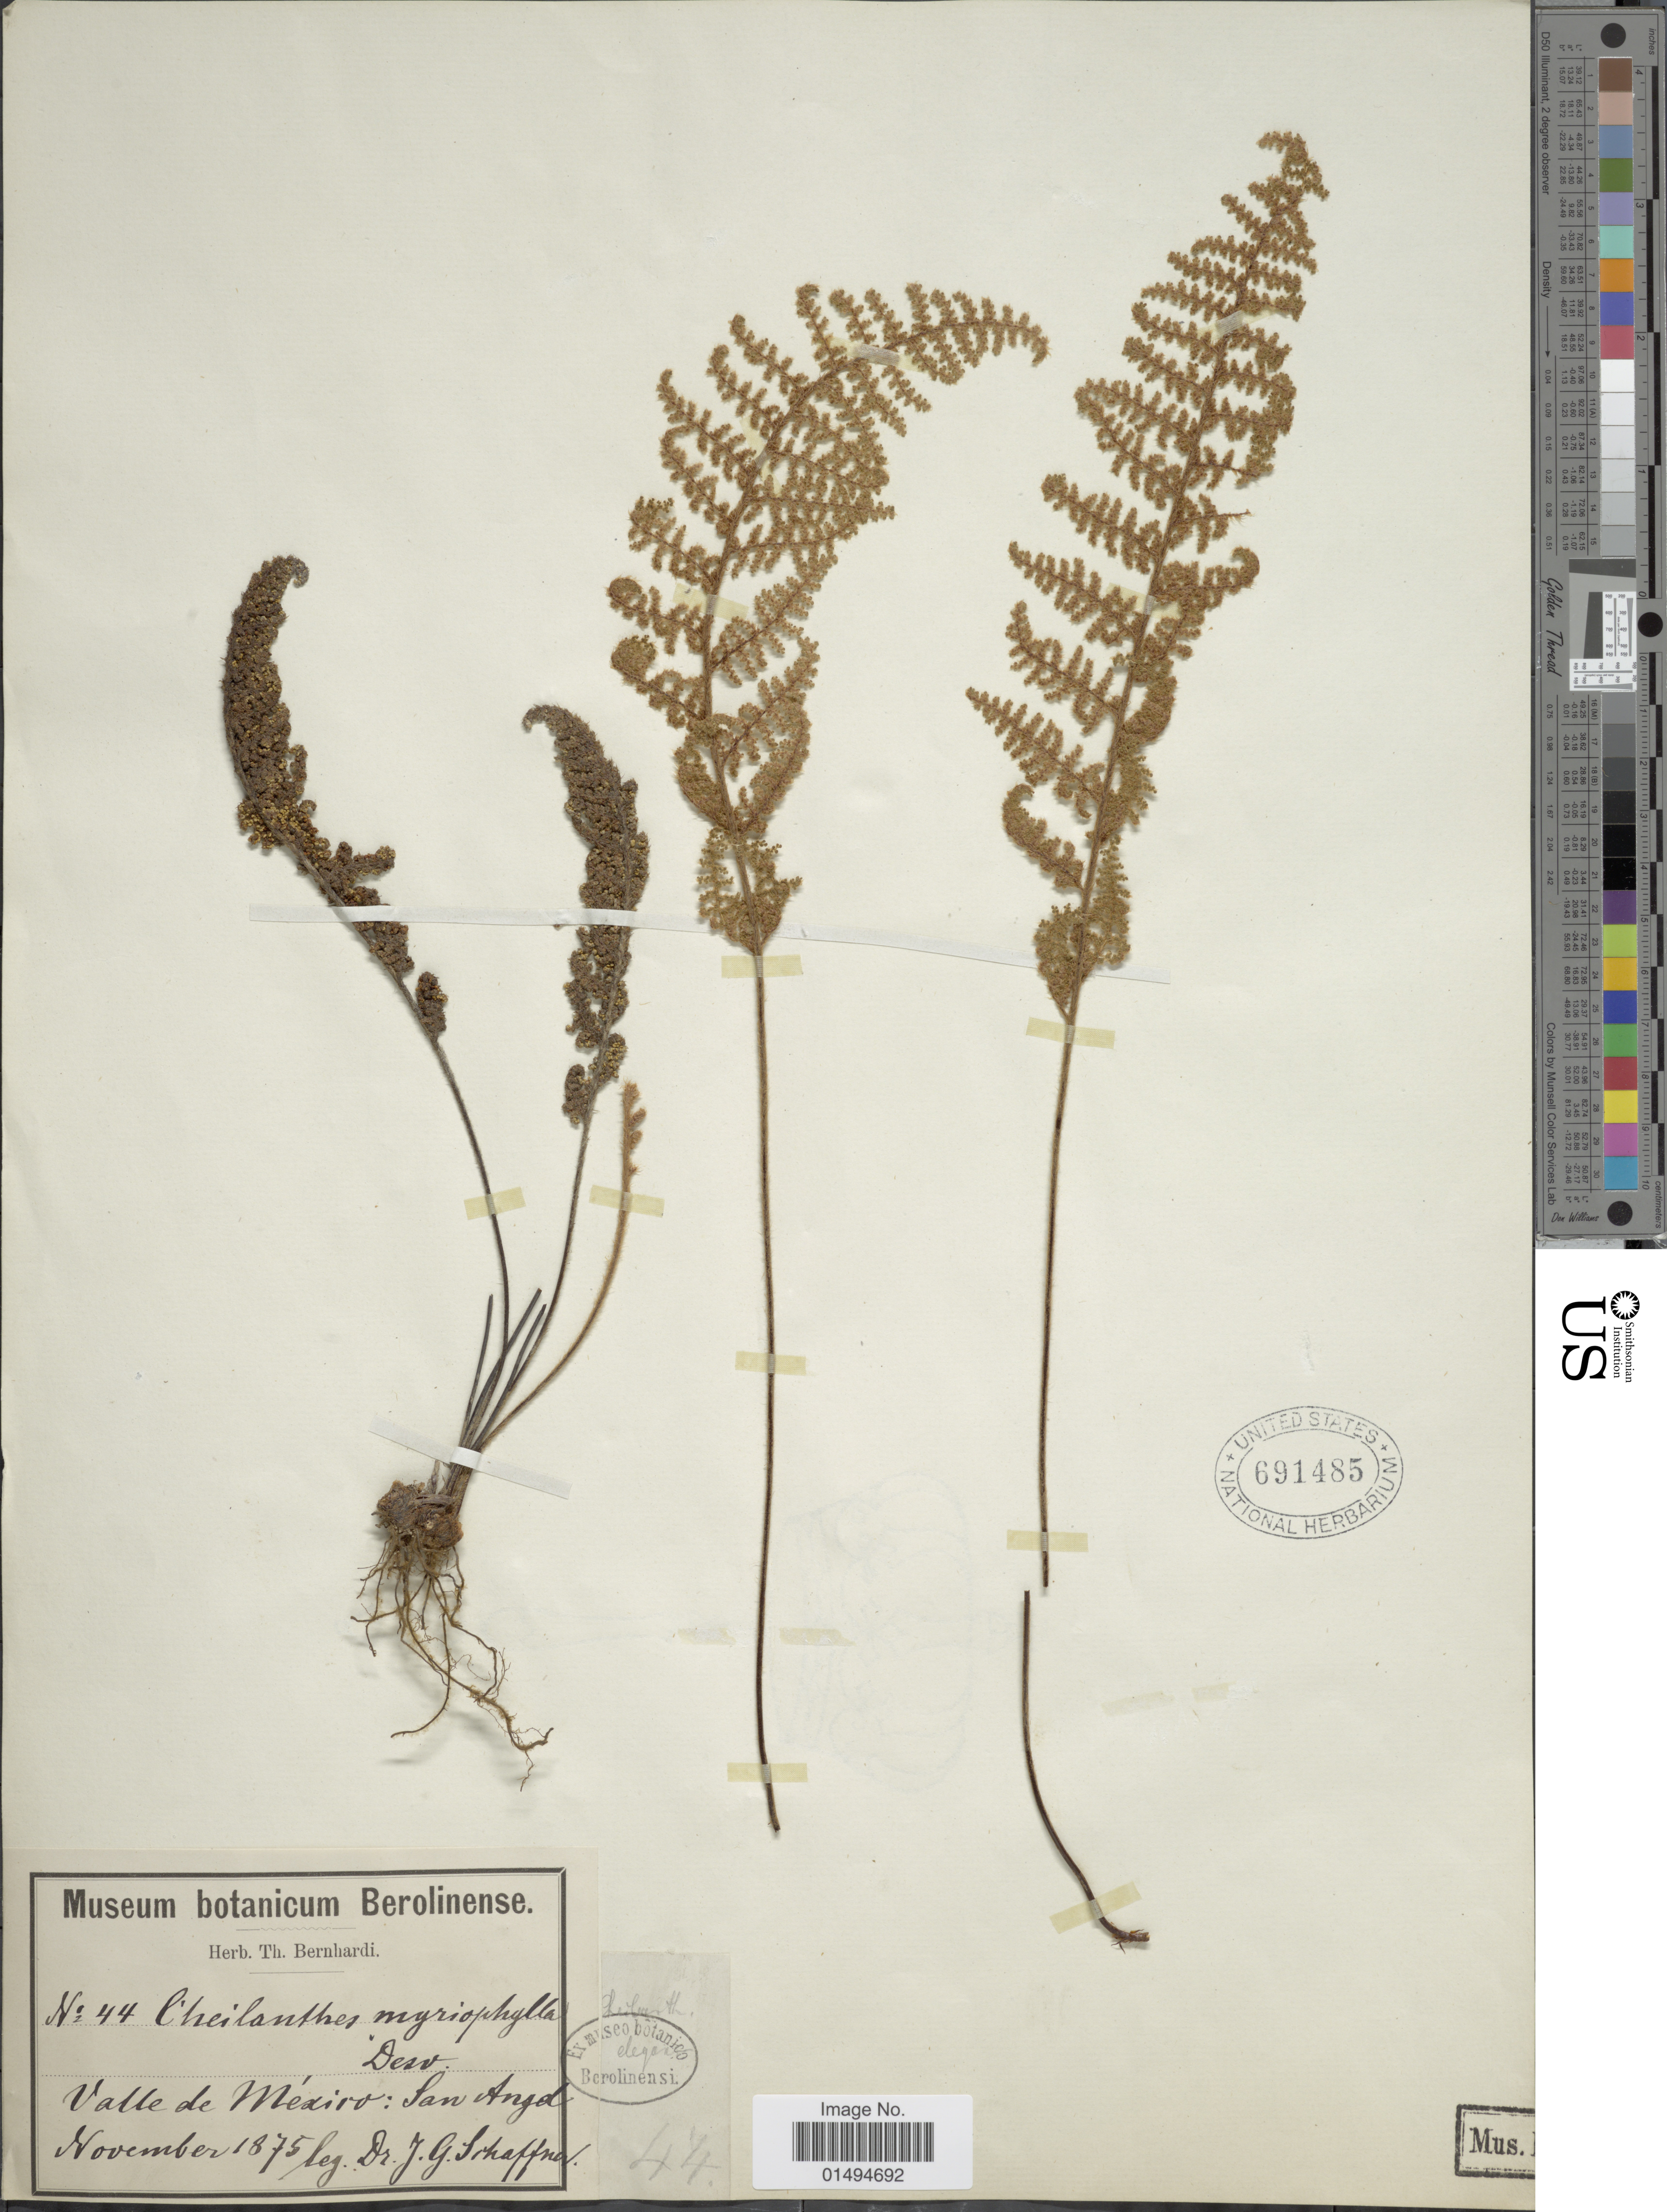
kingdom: Plantae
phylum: Tracheophyta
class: Polypodiopsida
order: Polypodiales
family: Pteridaceae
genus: Myriopteris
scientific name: Myriopteris myriophylla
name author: (Desv.) J. Sm.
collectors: J. G. Schaffner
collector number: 44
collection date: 1875-11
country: Mexico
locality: Valle de Mexico, San Angel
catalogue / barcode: US 691485